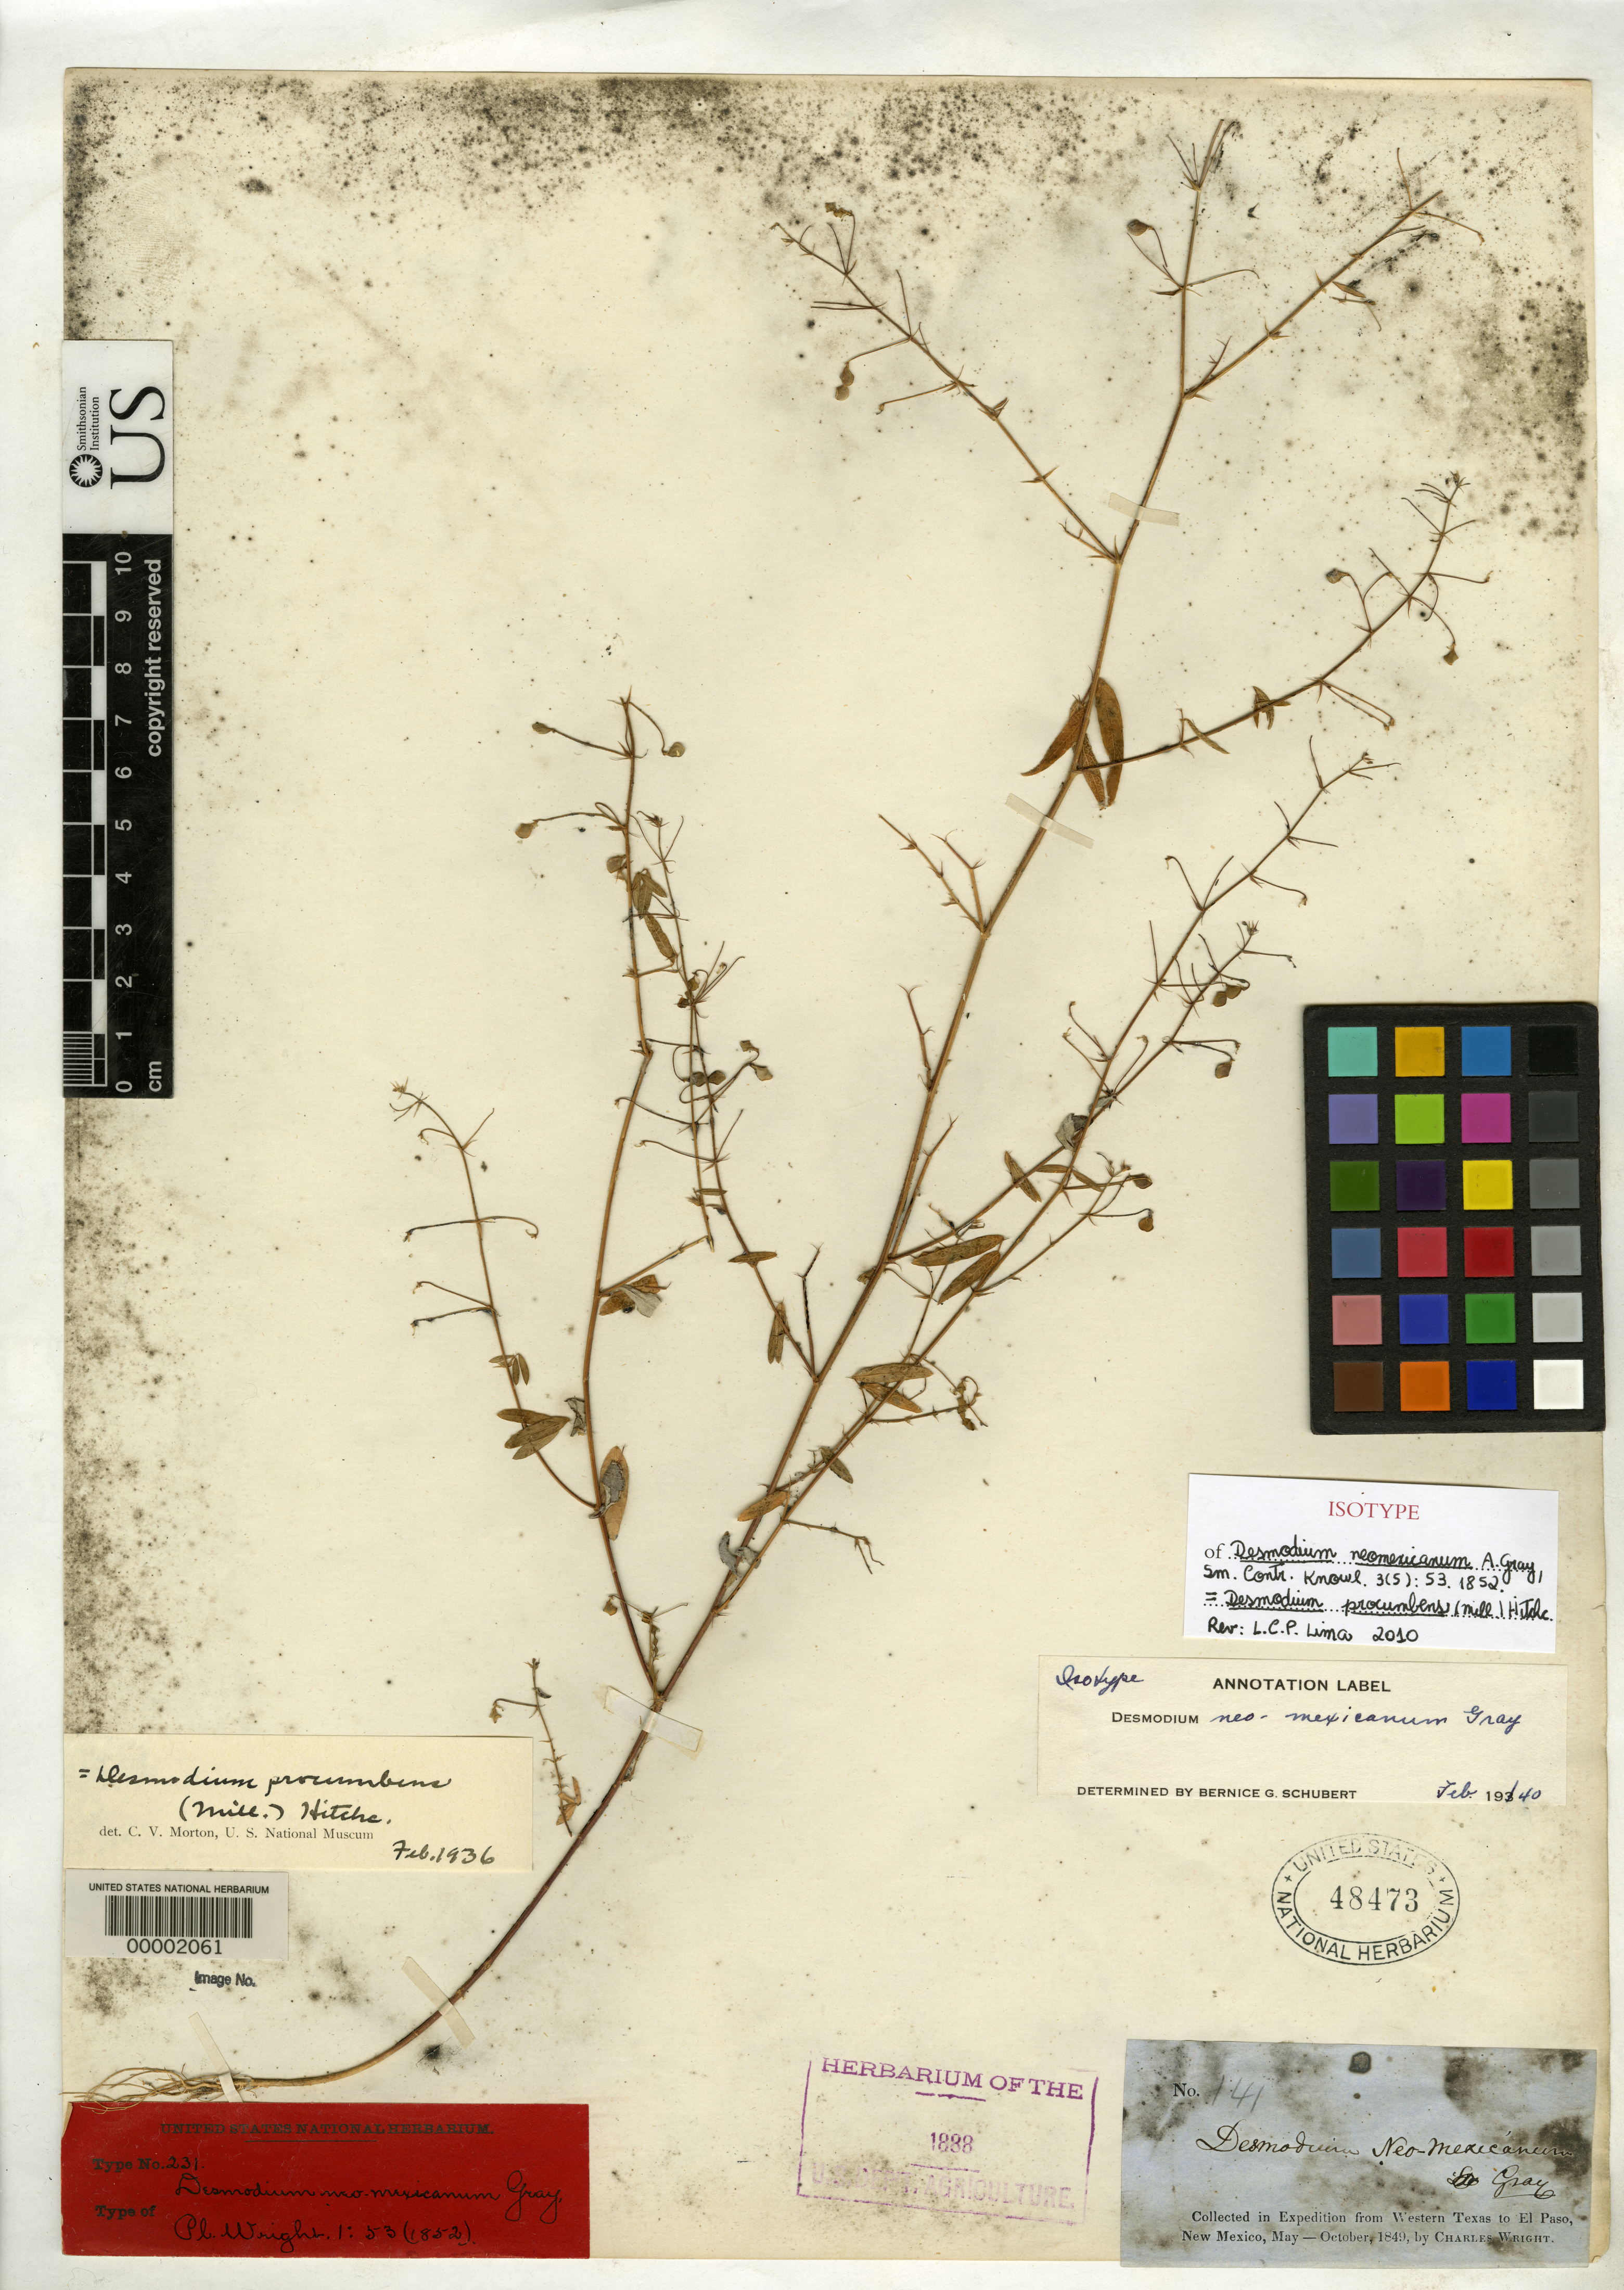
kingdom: Plantae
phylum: Tracheophyta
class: Magnoliopsida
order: Fabales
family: Fabaceae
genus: Desmodium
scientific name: Desmodium neomexicanum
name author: A. Gray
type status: Isotype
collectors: C. Wright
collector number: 141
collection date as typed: Oct 1849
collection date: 1849-10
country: United States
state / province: Texas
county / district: El Paso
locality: East of El Paso.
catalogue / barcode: US 48473